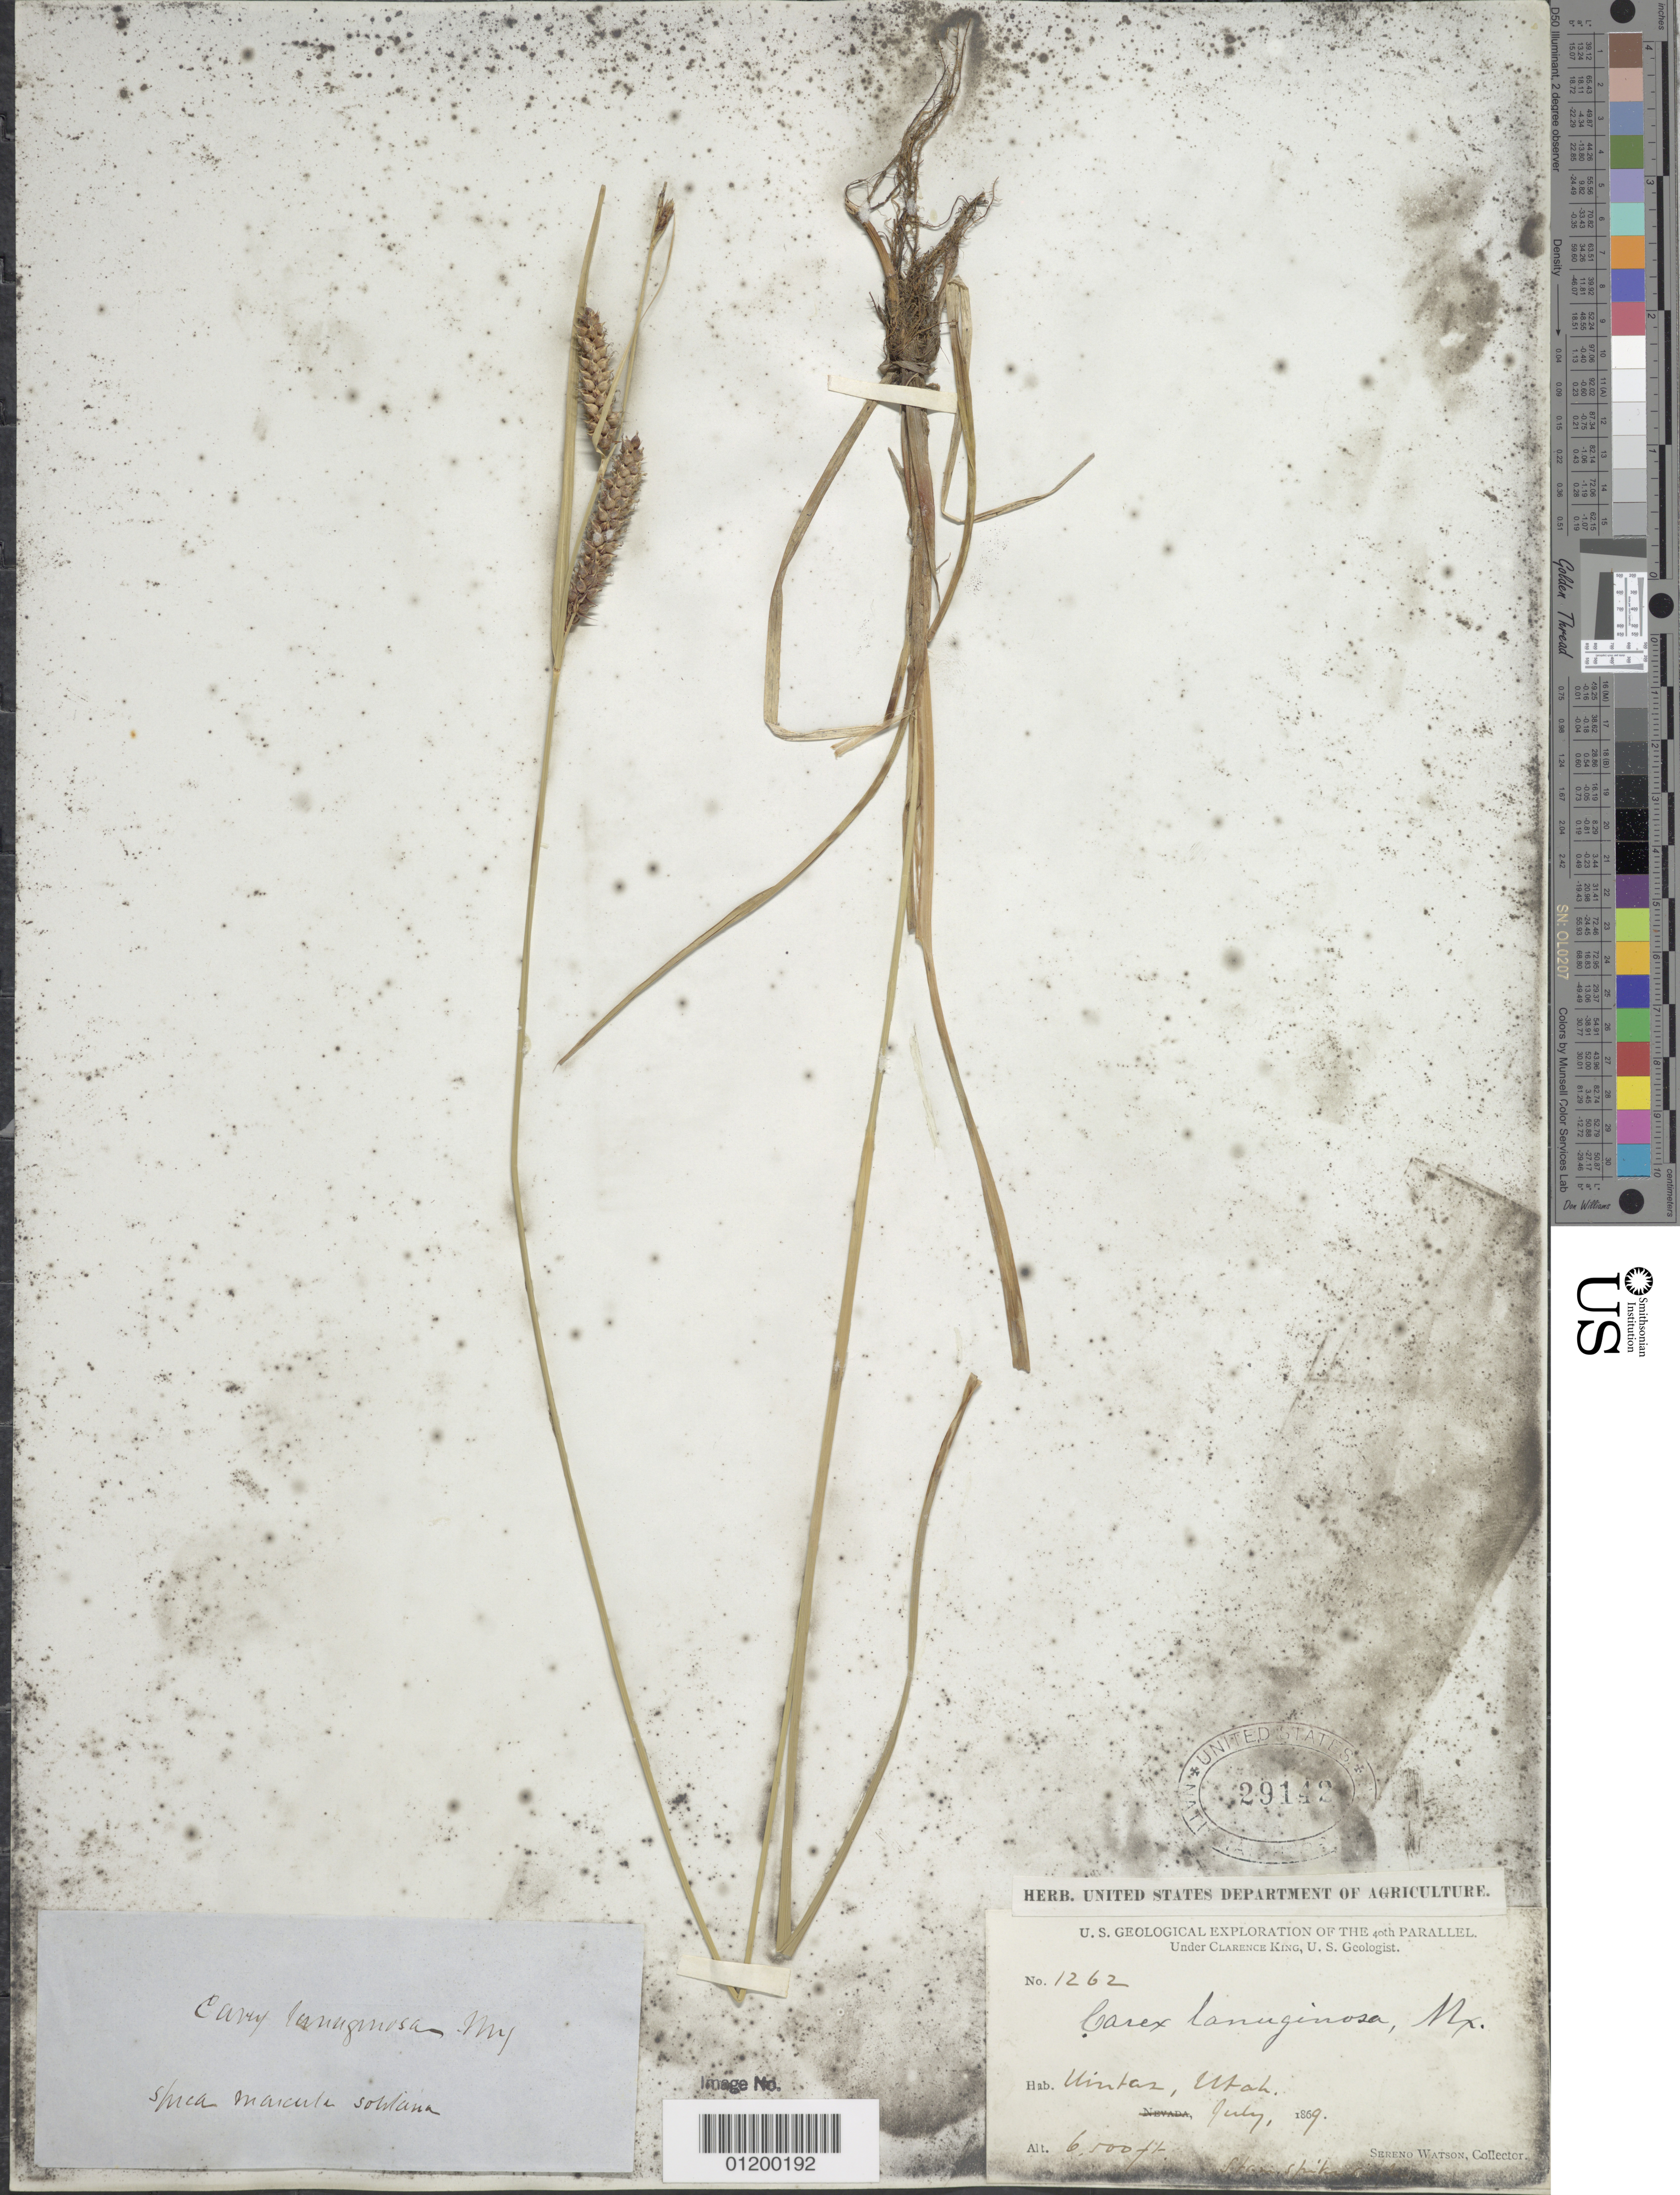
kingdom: Plantae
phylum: Tracheophyta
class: Liliopsida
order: Poales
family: Cyperaceae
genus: Carex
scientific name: Carex pellita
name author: Muhl. ex Willd.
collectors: S. Watson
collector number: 1262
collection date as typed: Jun 1869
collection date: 1869-06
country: United States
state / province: Utah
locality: Uintas.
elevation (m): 1981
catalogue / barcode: US 29142